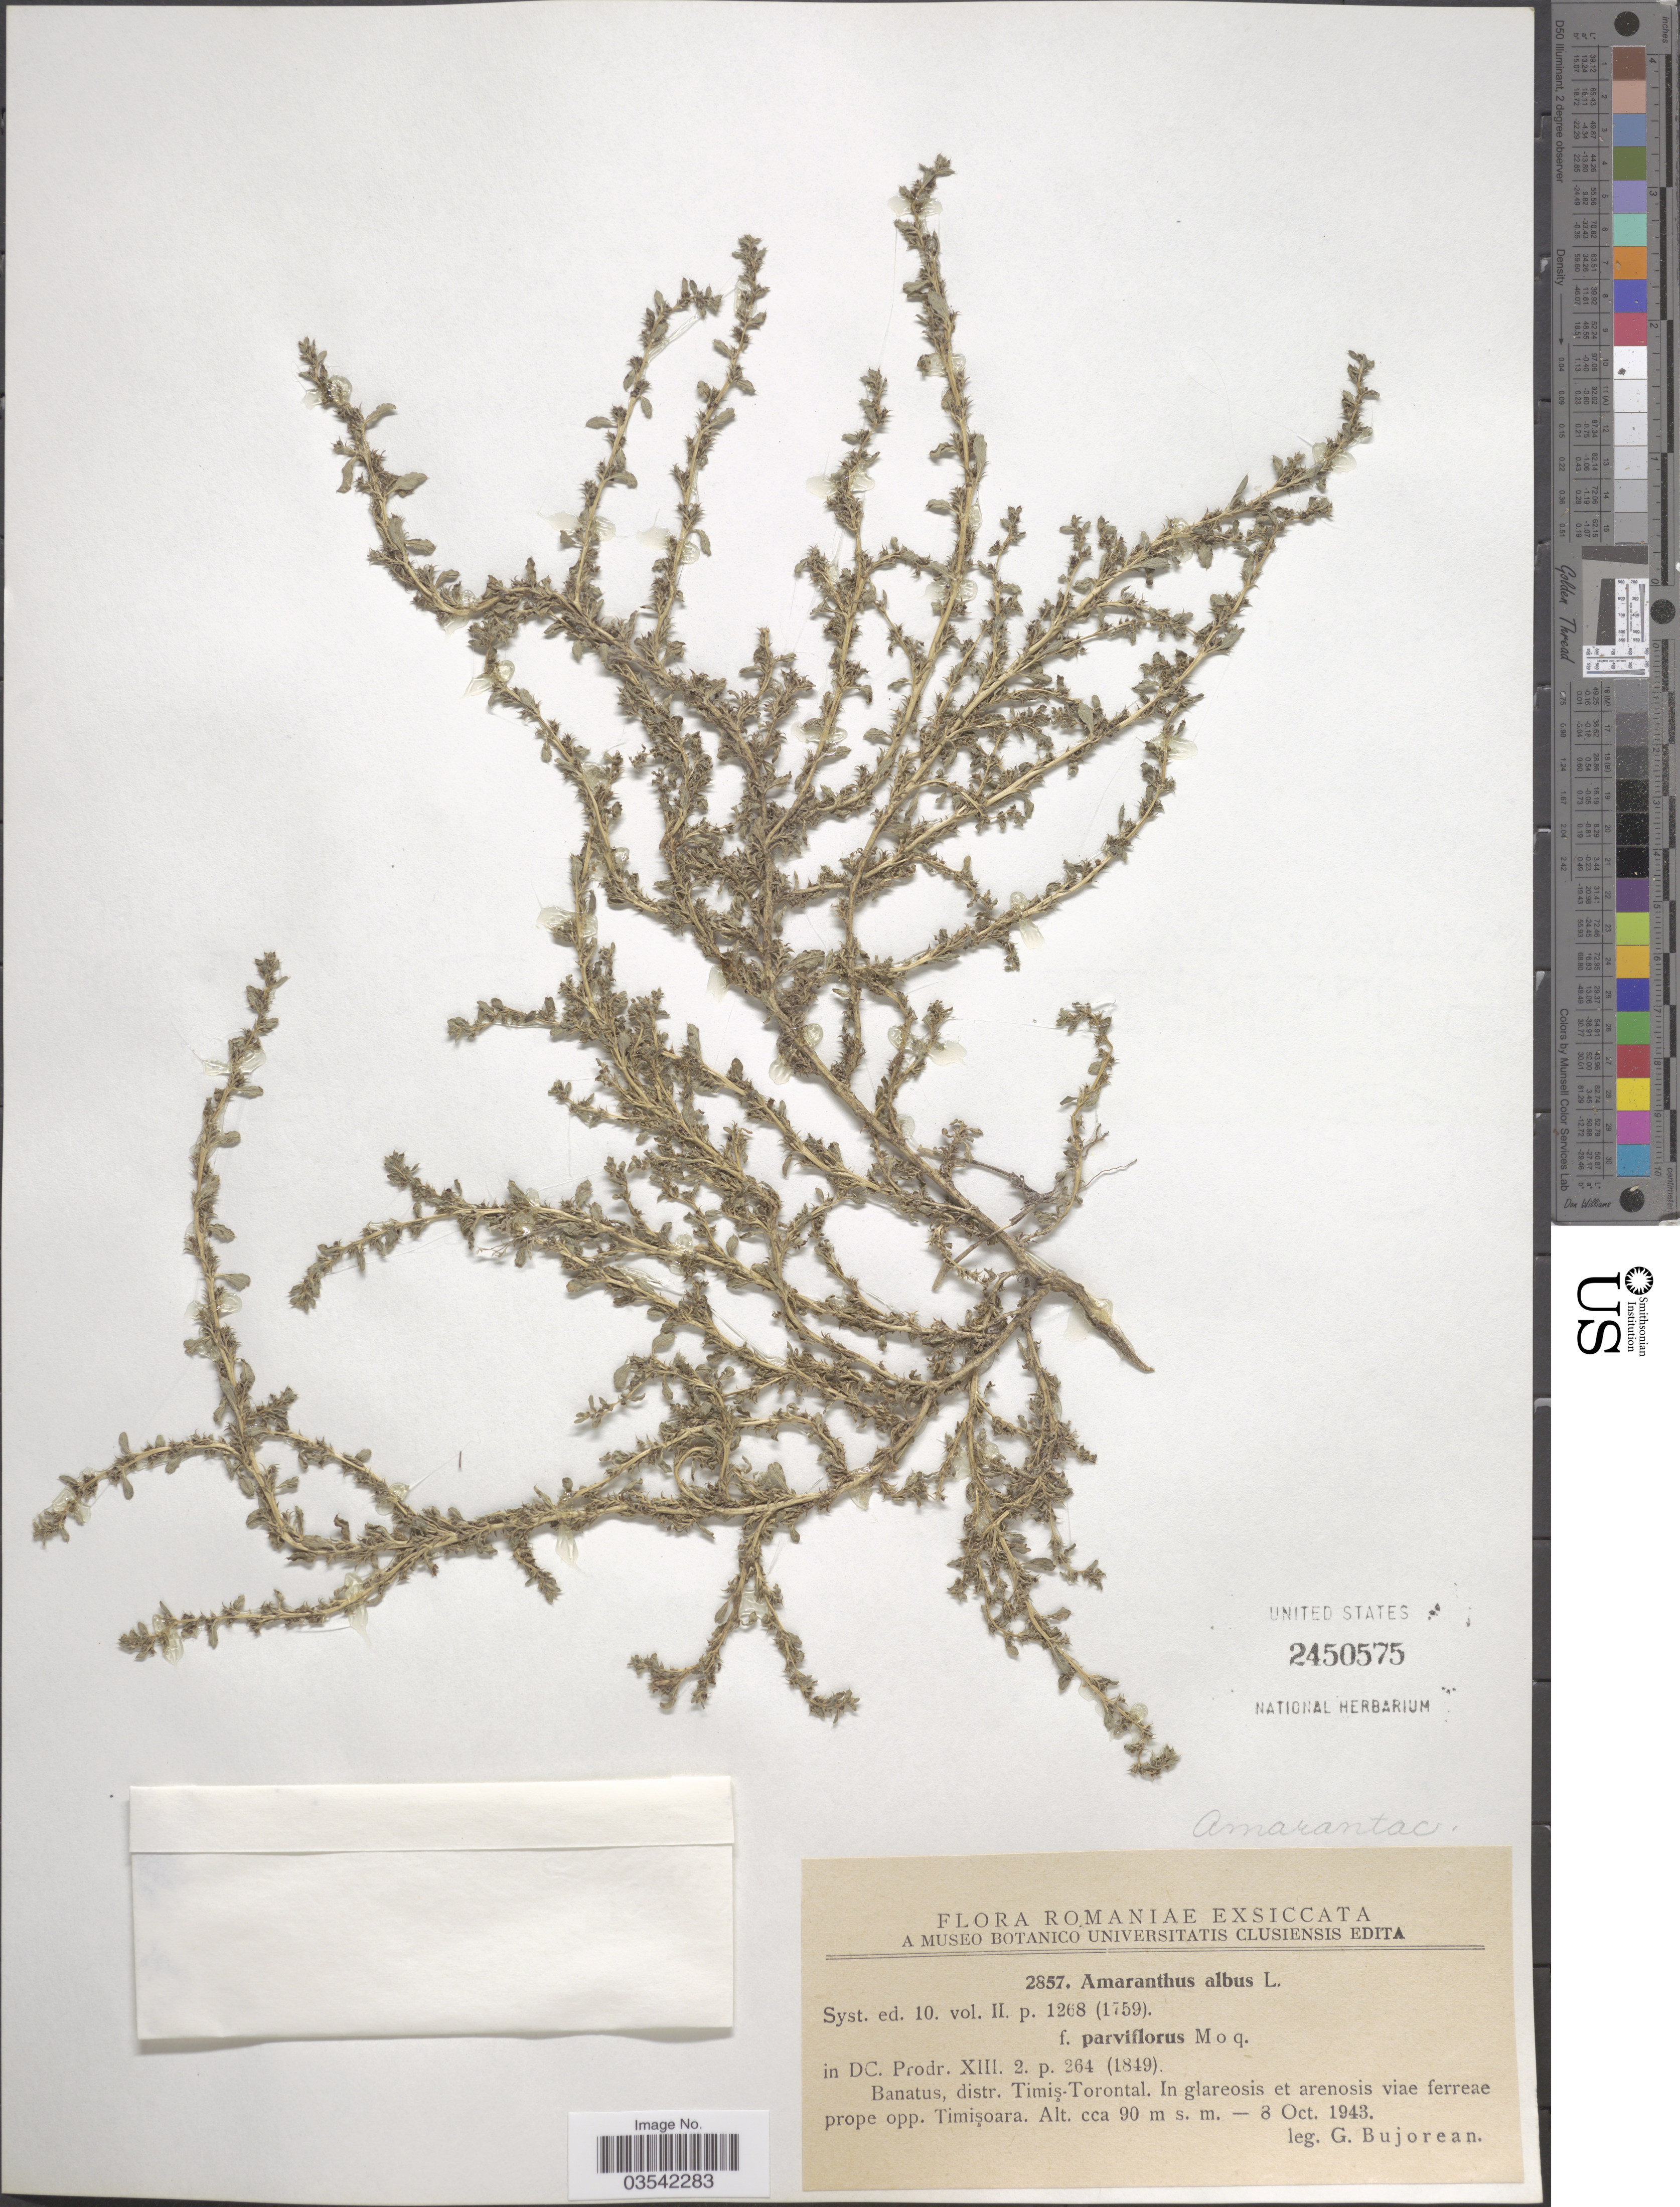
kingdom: Plantae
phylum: Tracheophyta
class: Magnoliopsida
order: Caryophyllales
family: Amaranthaceae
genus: Amaranthus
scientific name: Amaranthus albus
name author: L.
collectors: G. Bujorean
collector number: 2857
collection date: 1943-10-08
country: Romania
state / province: Timis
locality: Banatus, distr. Timiş-Torontal. In glareosis et arenosis viae ferreae prope opp. Timişoara.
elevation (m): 90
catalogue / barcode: US 2450575